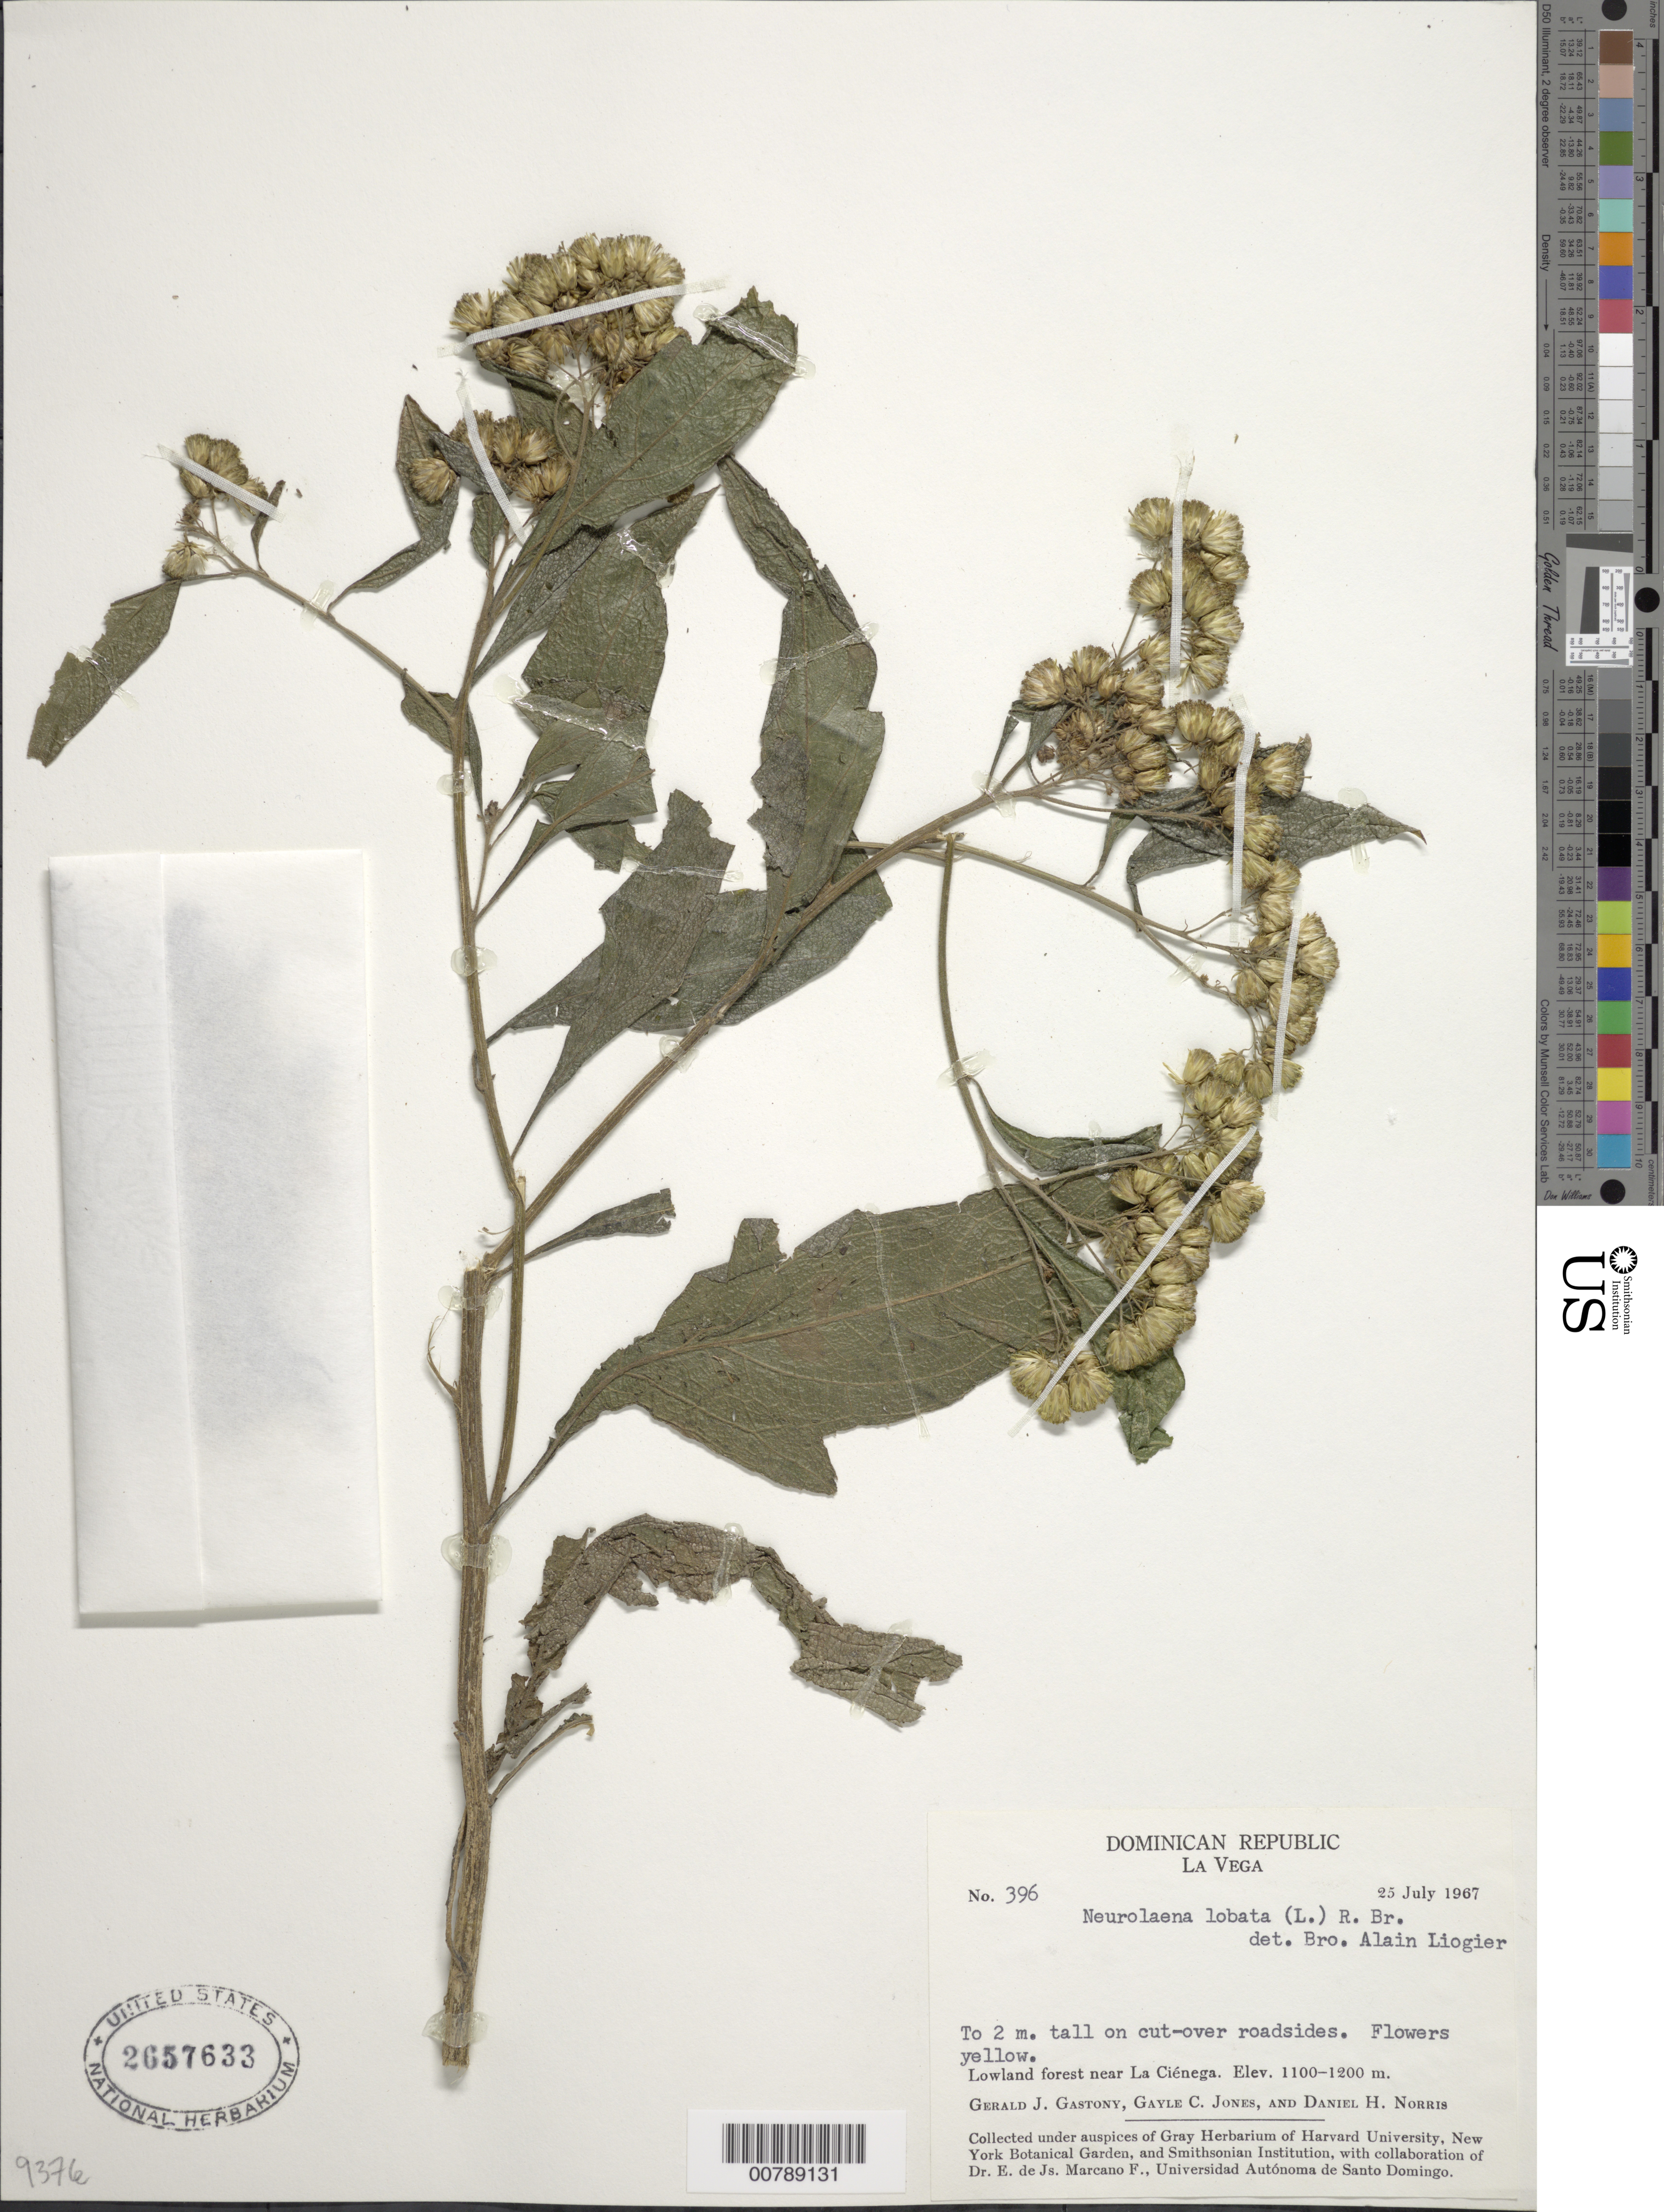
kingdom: Plantae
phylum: Tracheophyta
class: Magnoliopsida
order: Asterales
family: Asteraceae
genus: Neurolaena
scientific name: Neurolaena lobata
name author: (L.) R. Br. ex Cass.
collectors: G. Gastony, G. C. Jones & D. H. Norris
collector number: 396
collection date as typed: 25 Jul 1967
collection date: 1967-07-25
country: Dominican Republic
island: Hispaniola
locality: La Vega. Lowland forest near La Ciénega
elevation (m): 1100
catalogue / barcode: US 2657633